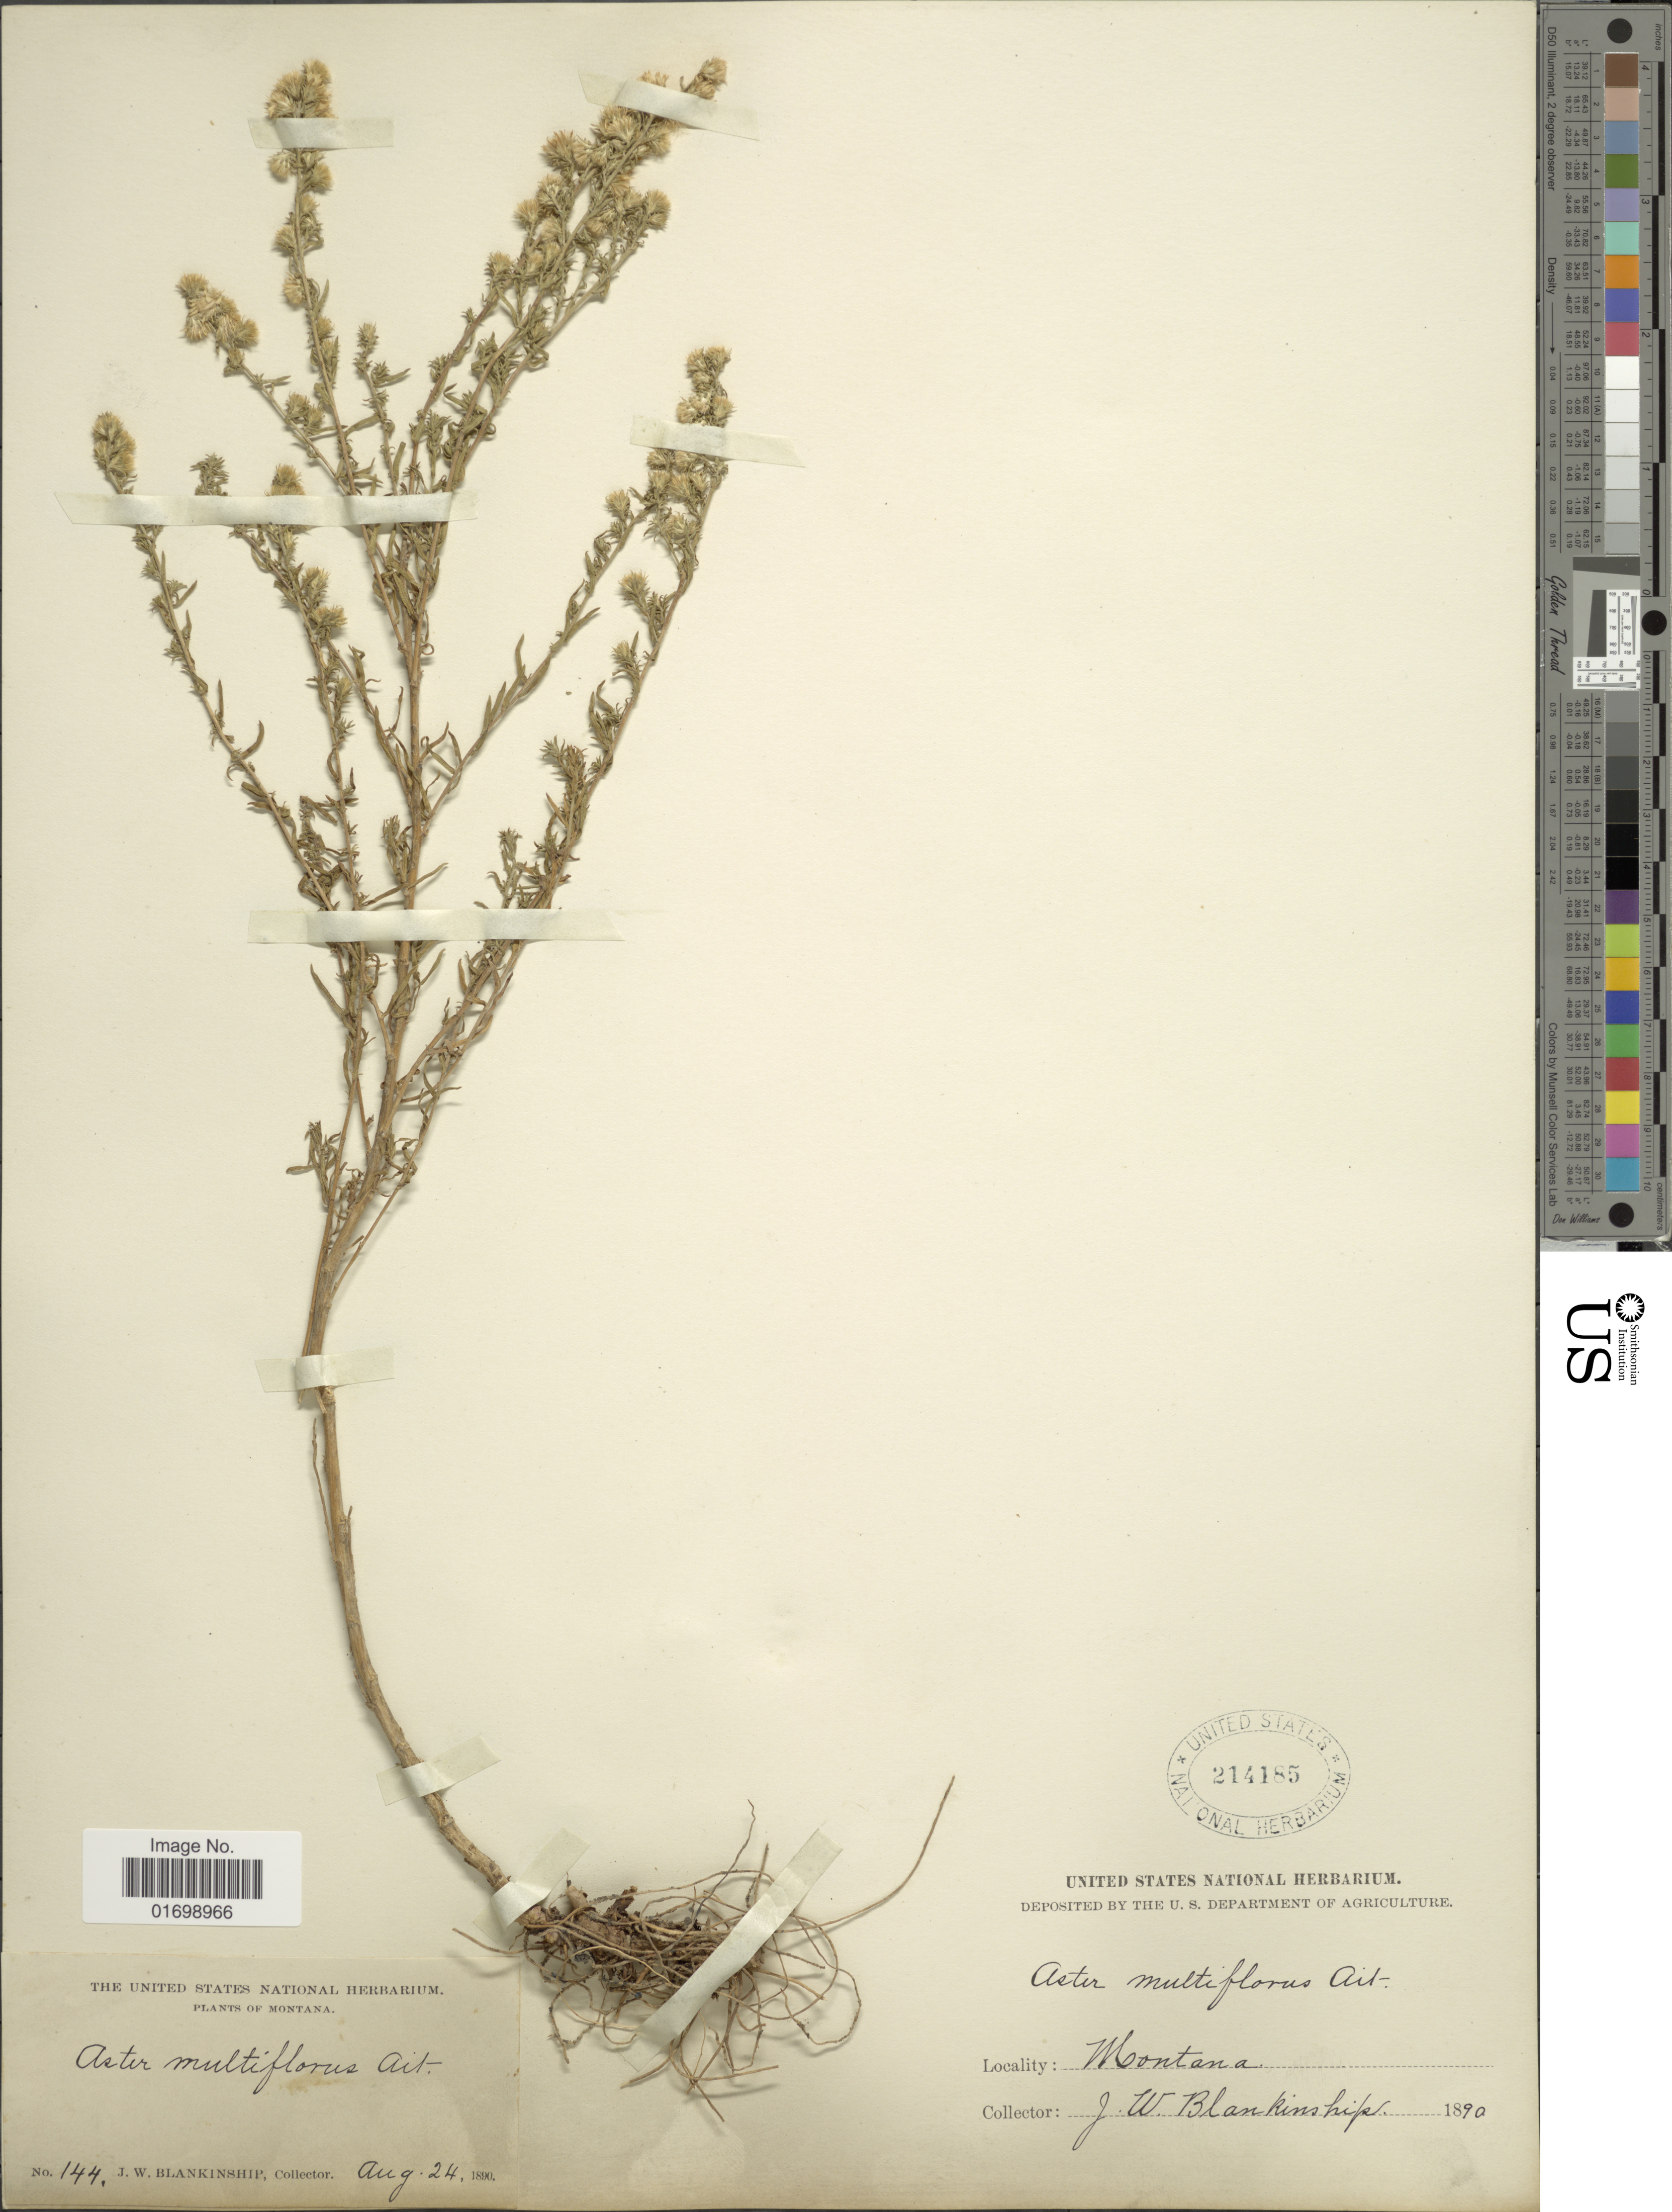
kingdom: Plantae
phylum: Tracheophyta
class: Magnoliopsida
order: Asterales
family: Asteraceae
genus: Symphyotrichum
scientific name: Symphyotrichum ericoides var. ericoides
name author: (L.) G.L. Nesom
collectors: J. W. Blankinship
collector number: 144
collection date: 1890-08-24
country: United States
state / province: Montana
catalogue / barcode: US 214185